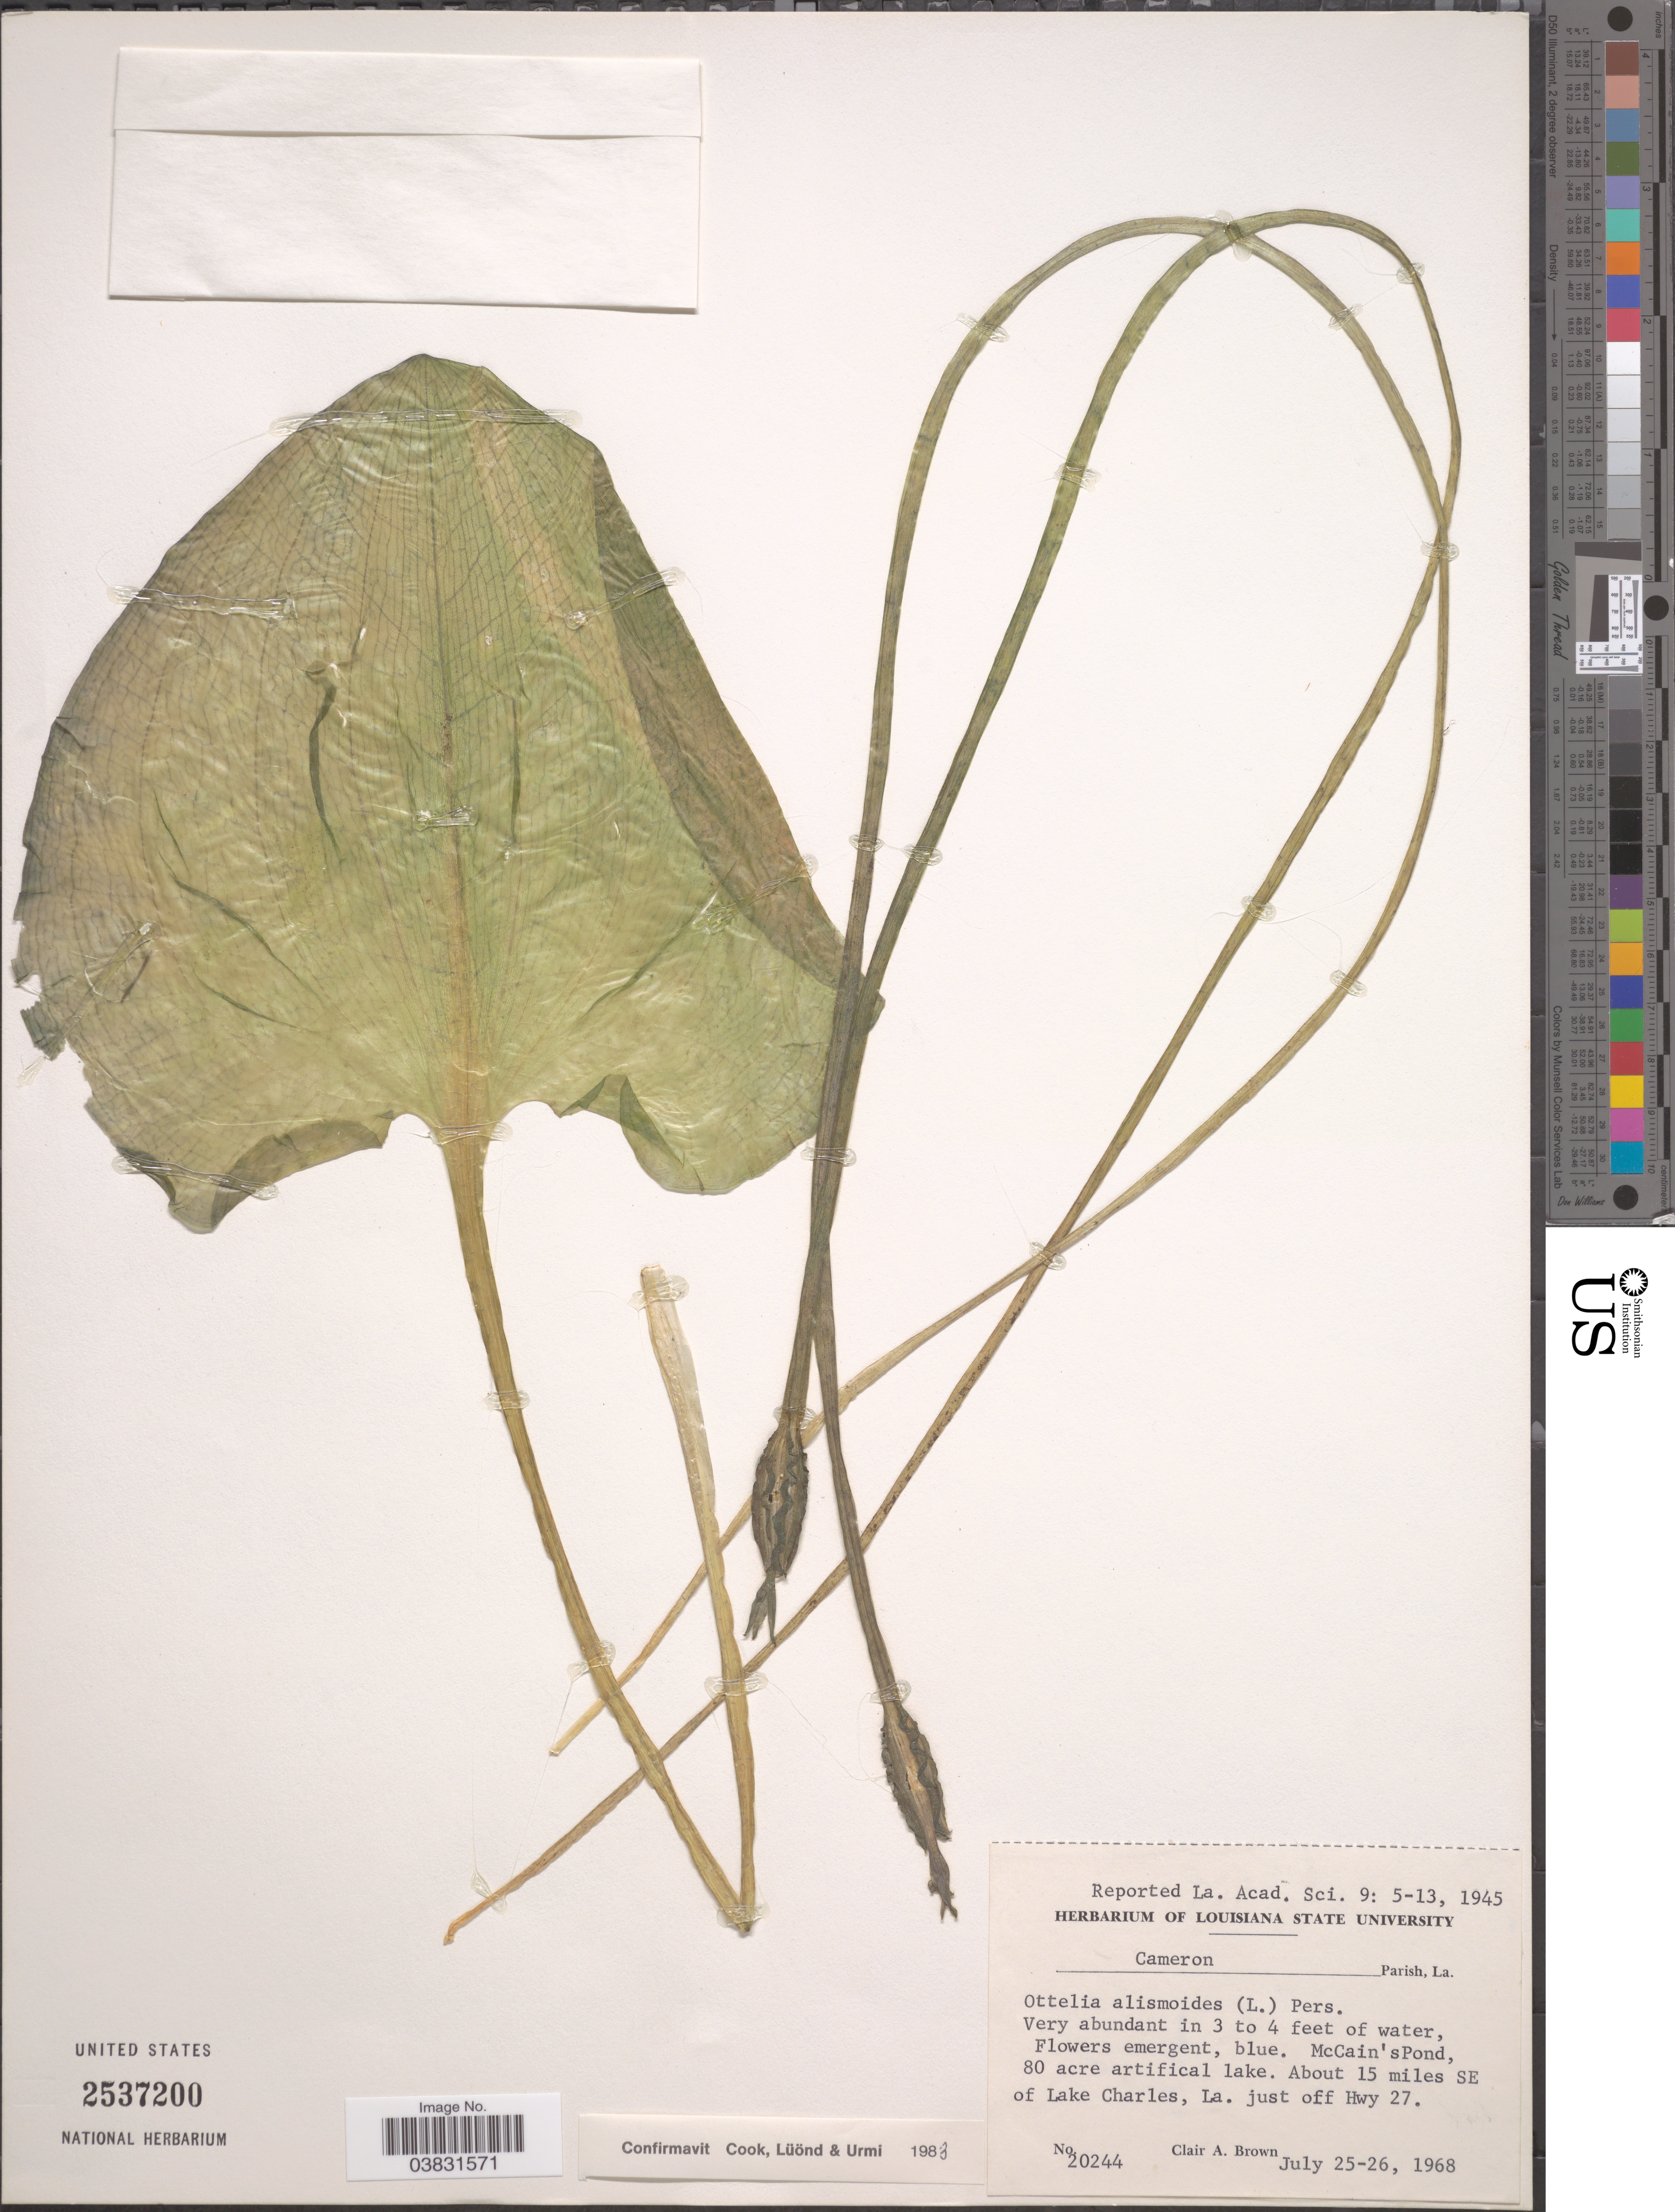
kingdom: Plantae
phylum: Tracheophyta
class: Liliopsida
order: Alismatales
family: Hydrocharitaceae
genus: Ottelia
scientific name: Ottelia alismoides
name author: Pers.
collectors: C. A. Brown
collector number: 20244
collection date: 1968-07-25/1968-07-26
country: United States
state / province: Louisiana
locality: Cameron Parish. McCain's Pond, 80 acre artifical lake. About 15 miles SE of Lake Charles, just off Hwy 27.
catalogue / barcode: US 2537200